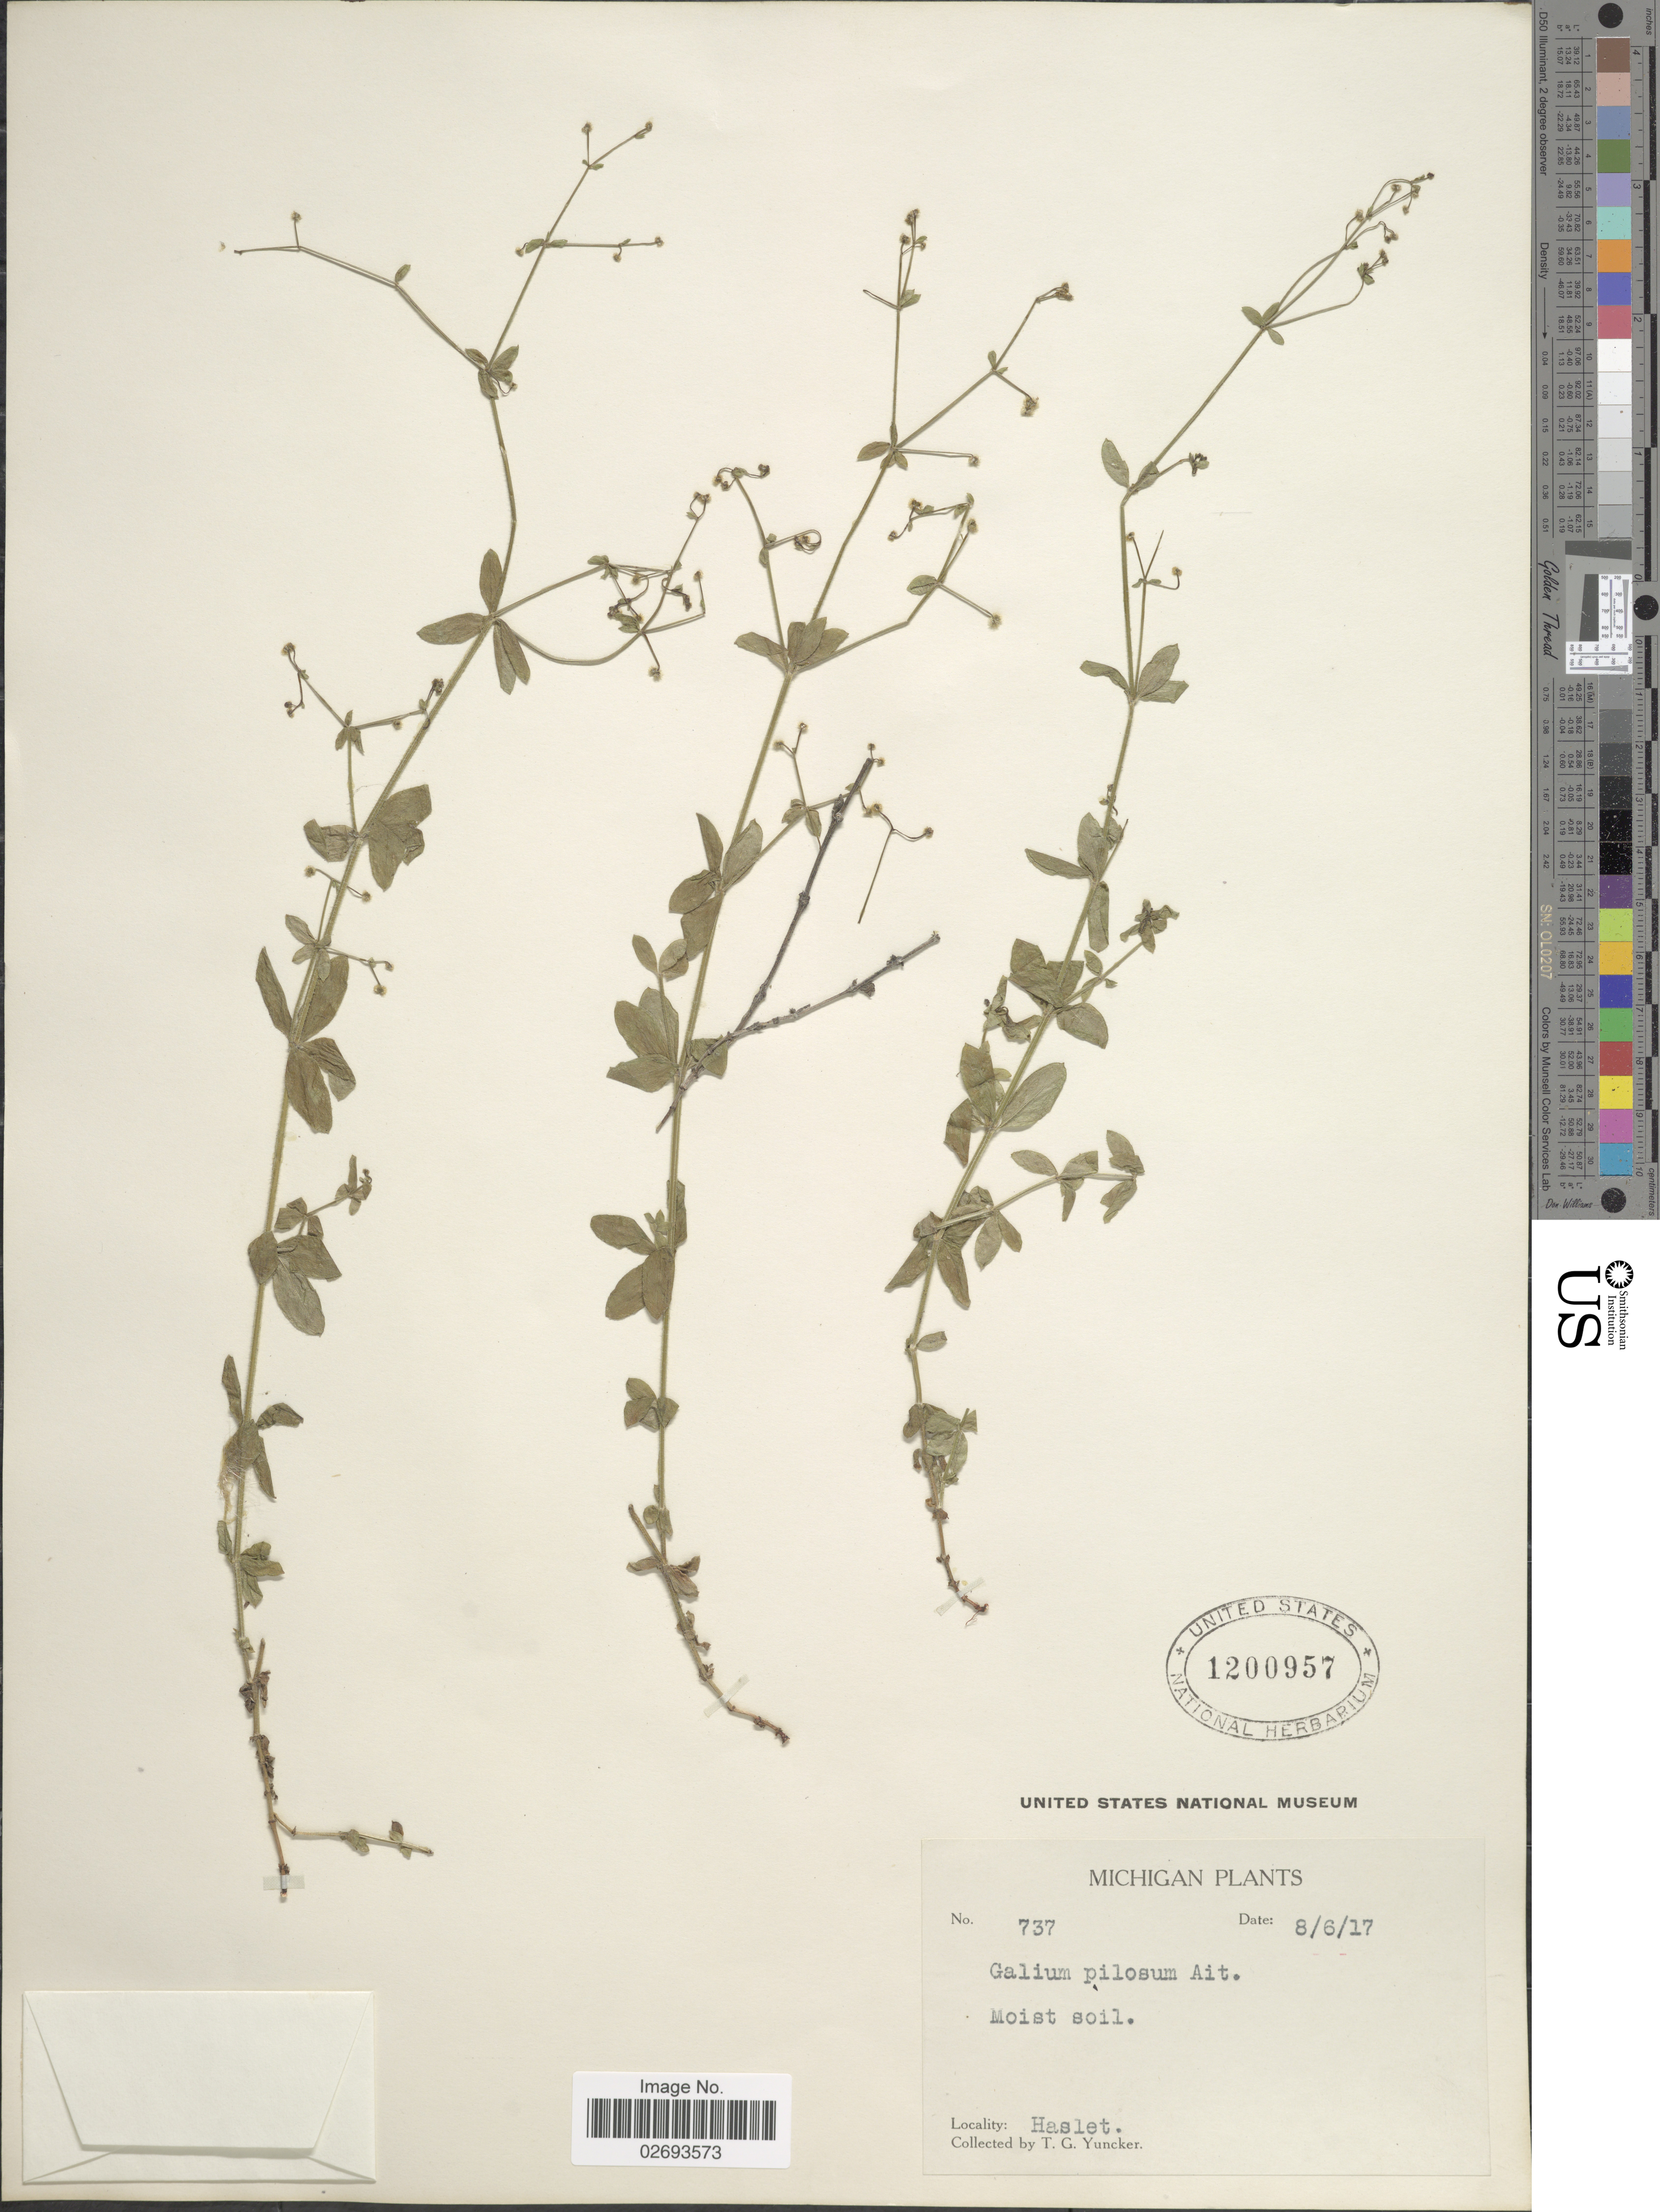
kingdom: Plantae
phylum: Tracheophyta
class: Magnoliopsida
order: Gentianales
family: Rubiaceae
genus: Galium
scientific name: Galium pilosum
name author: Aiton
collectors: T. G. Yuncker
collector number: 737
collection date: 1917-08-06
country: United States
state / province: Michigan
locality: Haslet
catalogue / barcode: US 1200957